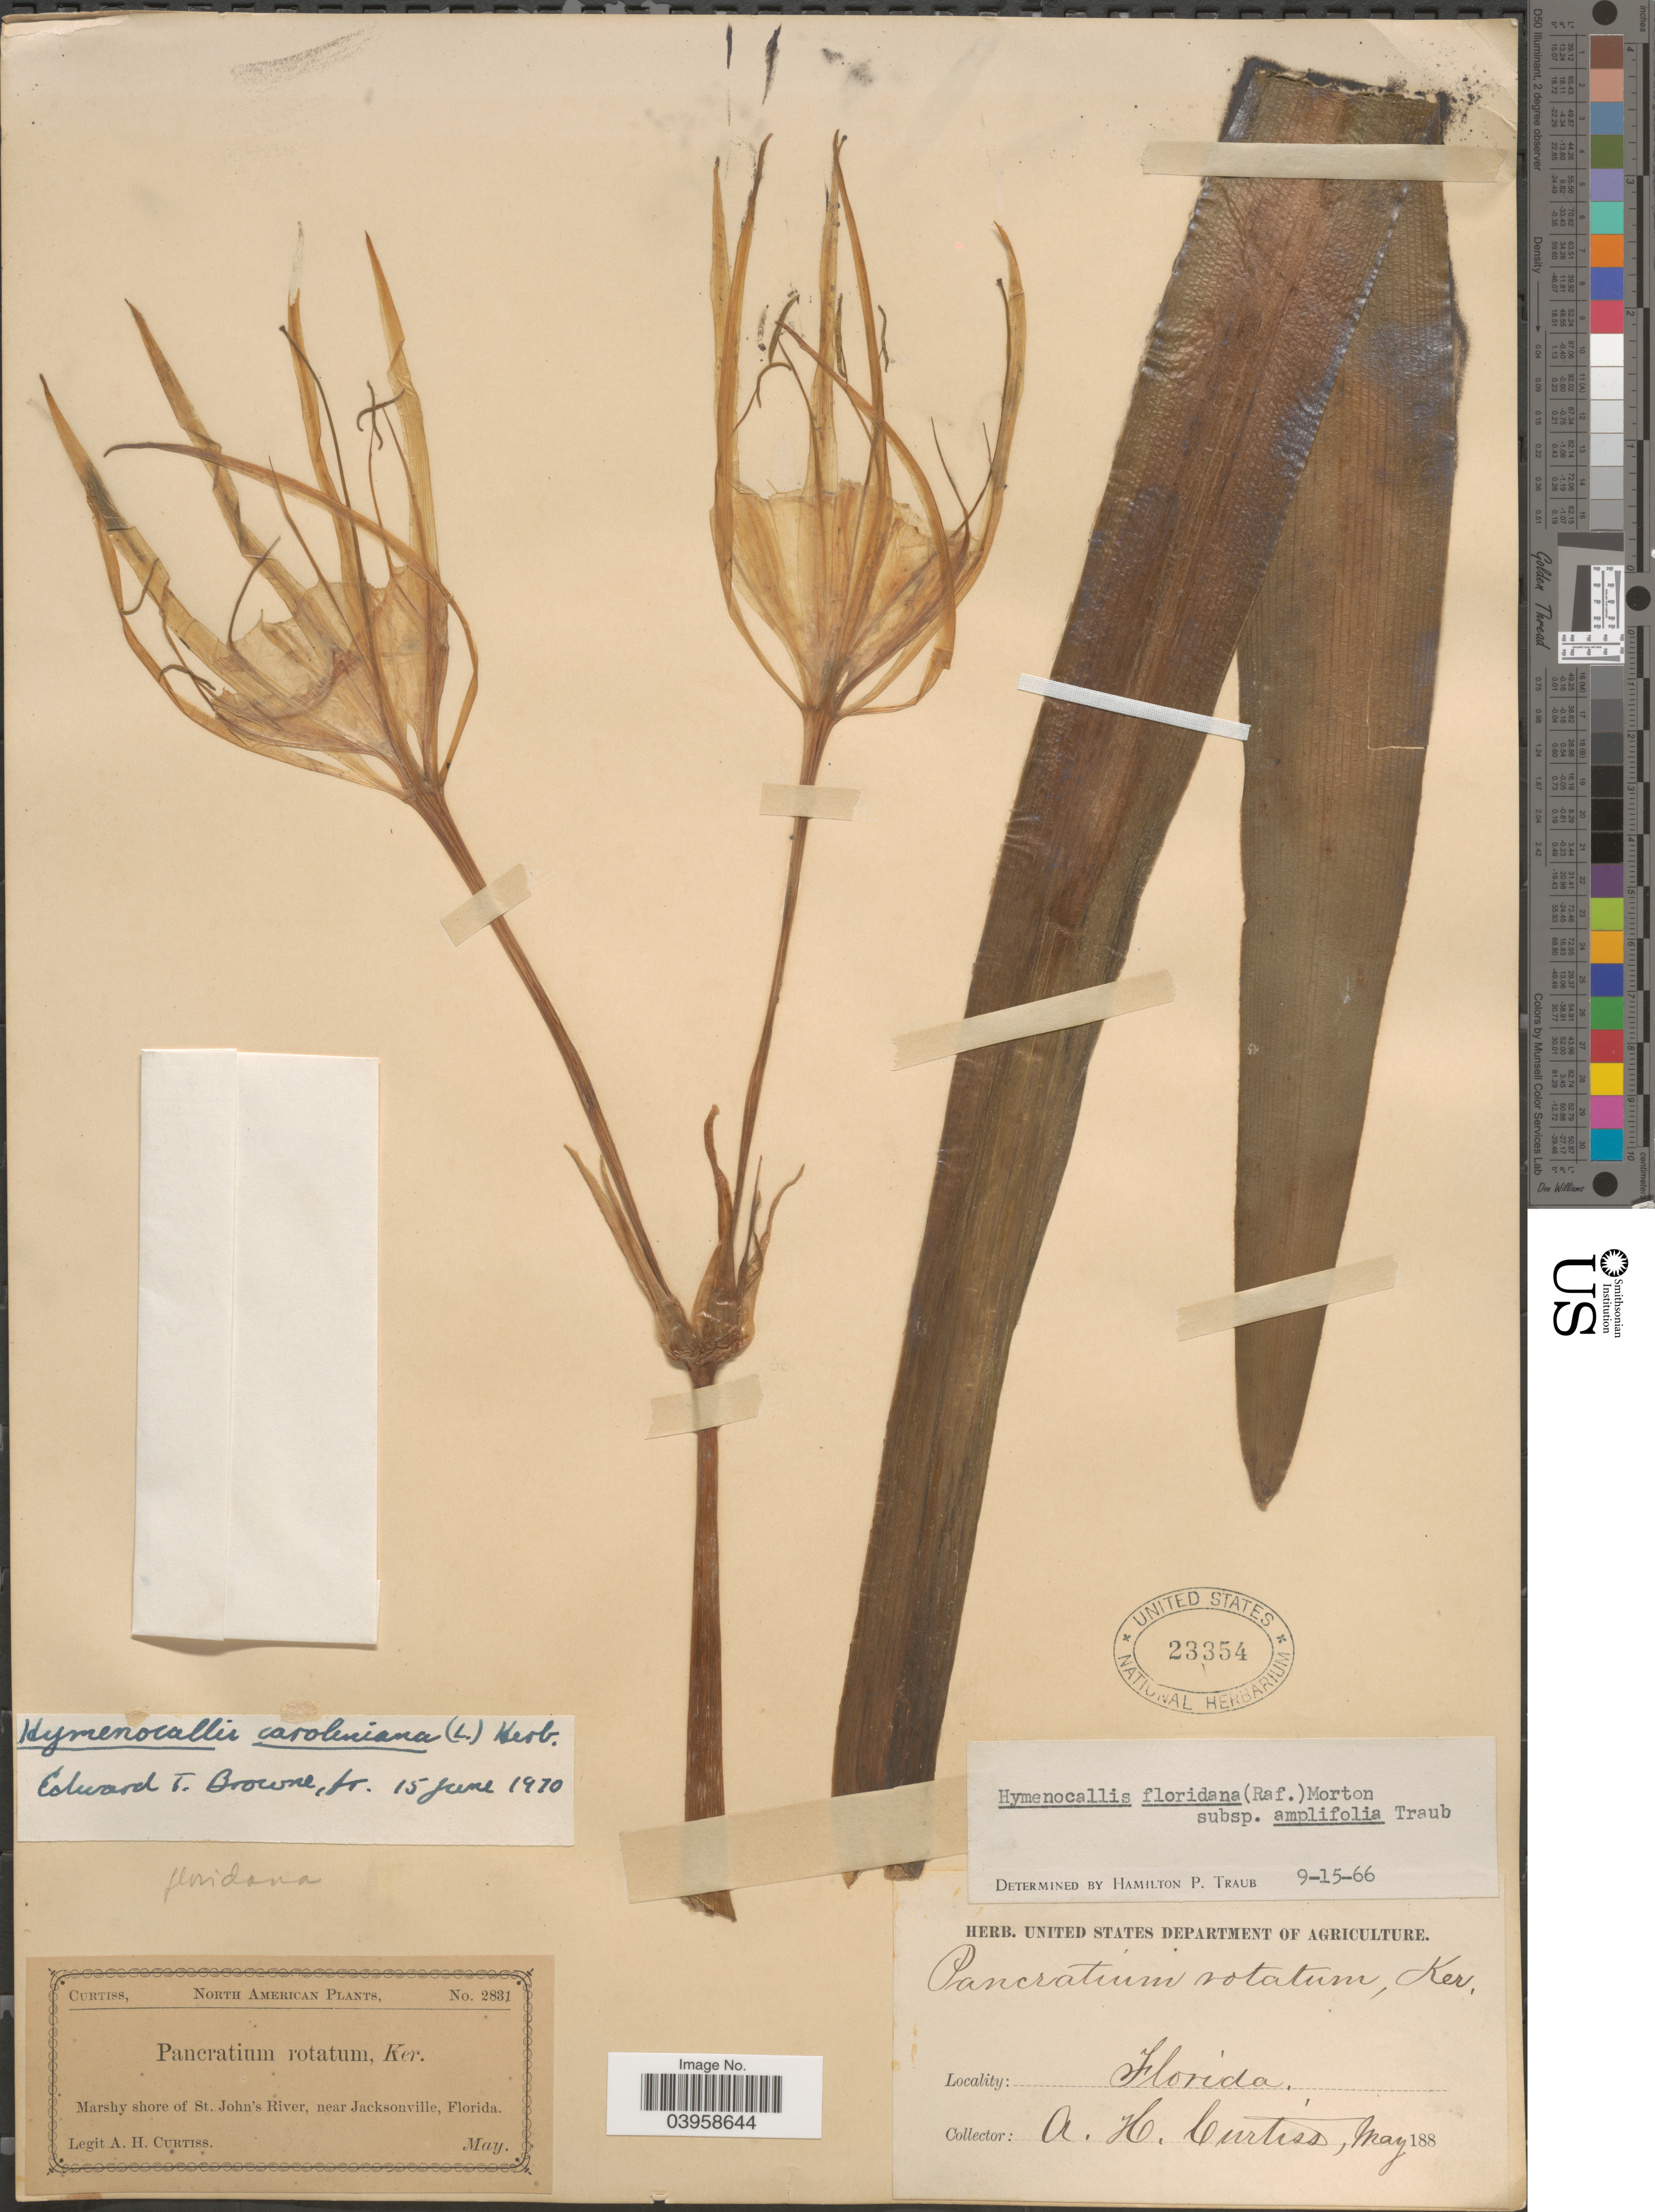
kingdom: Plantae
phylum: Tracheophyta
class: Liliopsida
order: Asparagales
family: Amaryllidaceae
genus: Hymenocallis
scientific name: Hymenocallis caroliniana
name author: (L.) Herb.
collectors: A. H. Curtiss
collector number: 2831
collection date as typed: May 188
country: United States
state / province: Florida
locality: Marshy shore of St. John's River, near Jacksonville.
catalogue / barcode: US 23354